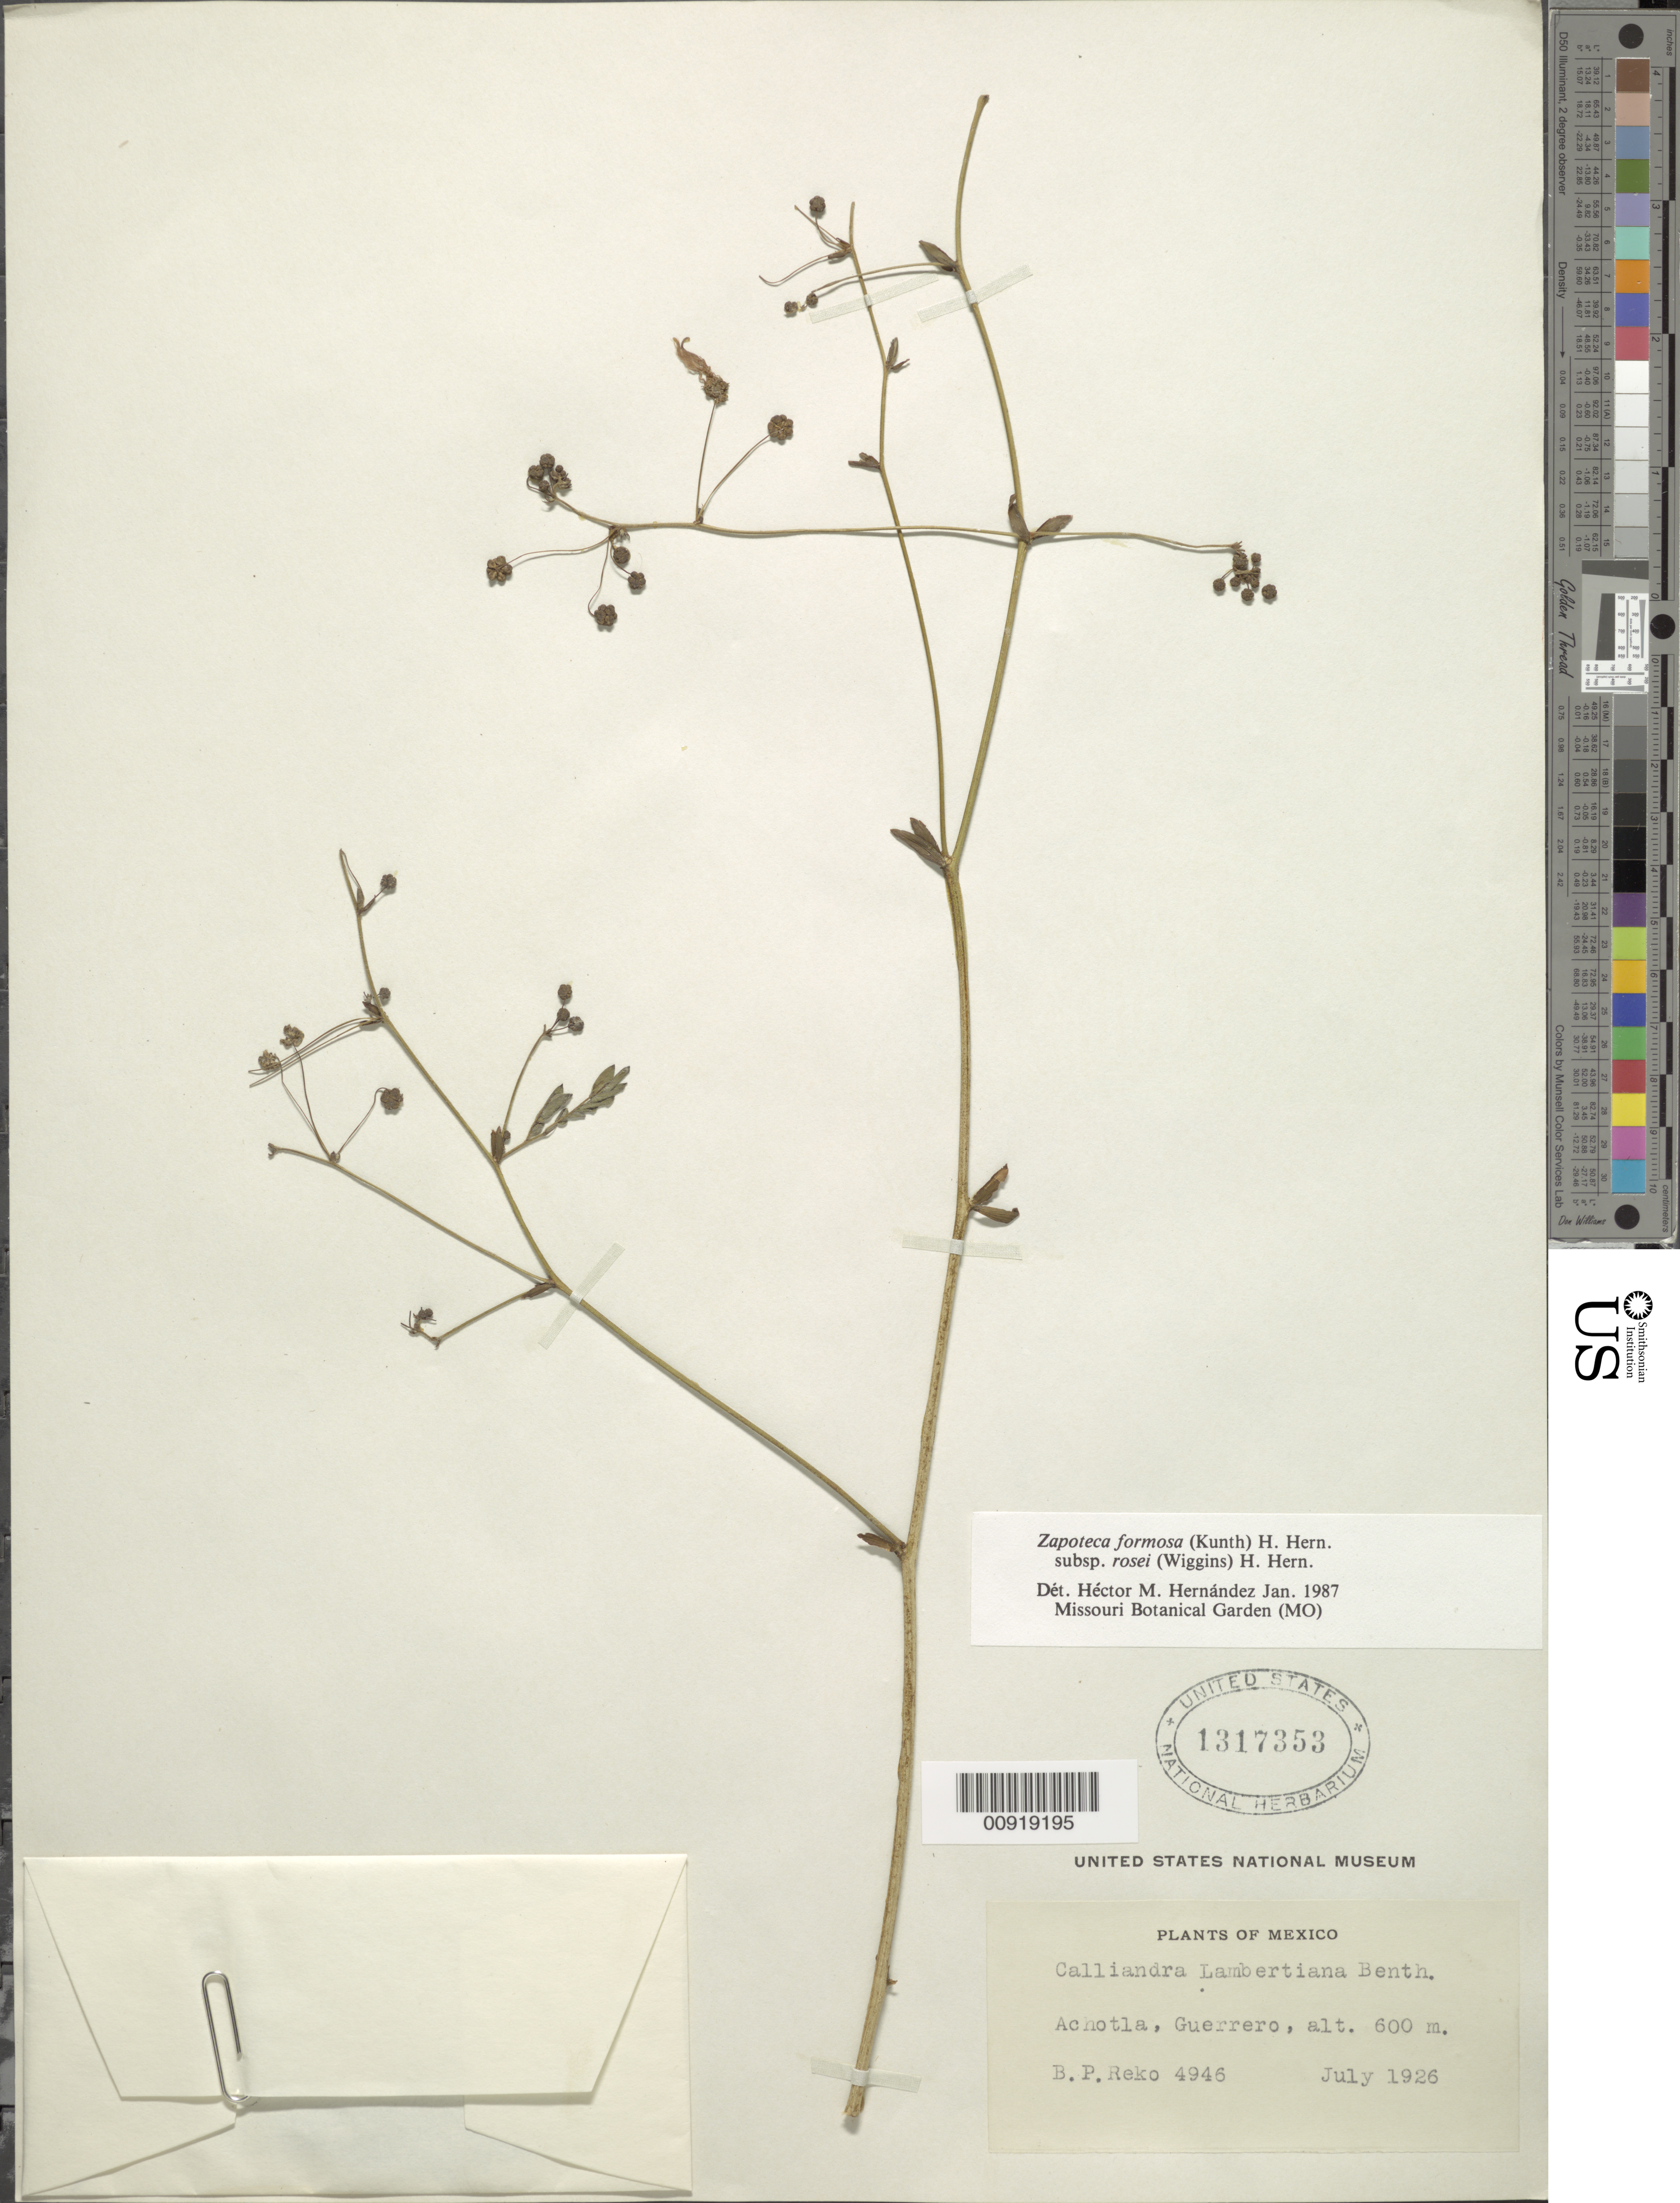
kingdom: Plantae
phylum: Tracheophyta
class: Magnoliopsida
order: Fabales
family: Fabaceae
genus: Zapoteca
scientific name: Zapoteca formosa subsp. rosei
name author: (Wiggins) H.M. Hern.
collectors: B. P. Reko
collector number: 4946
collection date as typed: Jul 1926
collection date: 1926-07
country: Mexico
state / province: Guerrero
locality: Achotla, Guerrero.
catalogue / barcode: US 1317353